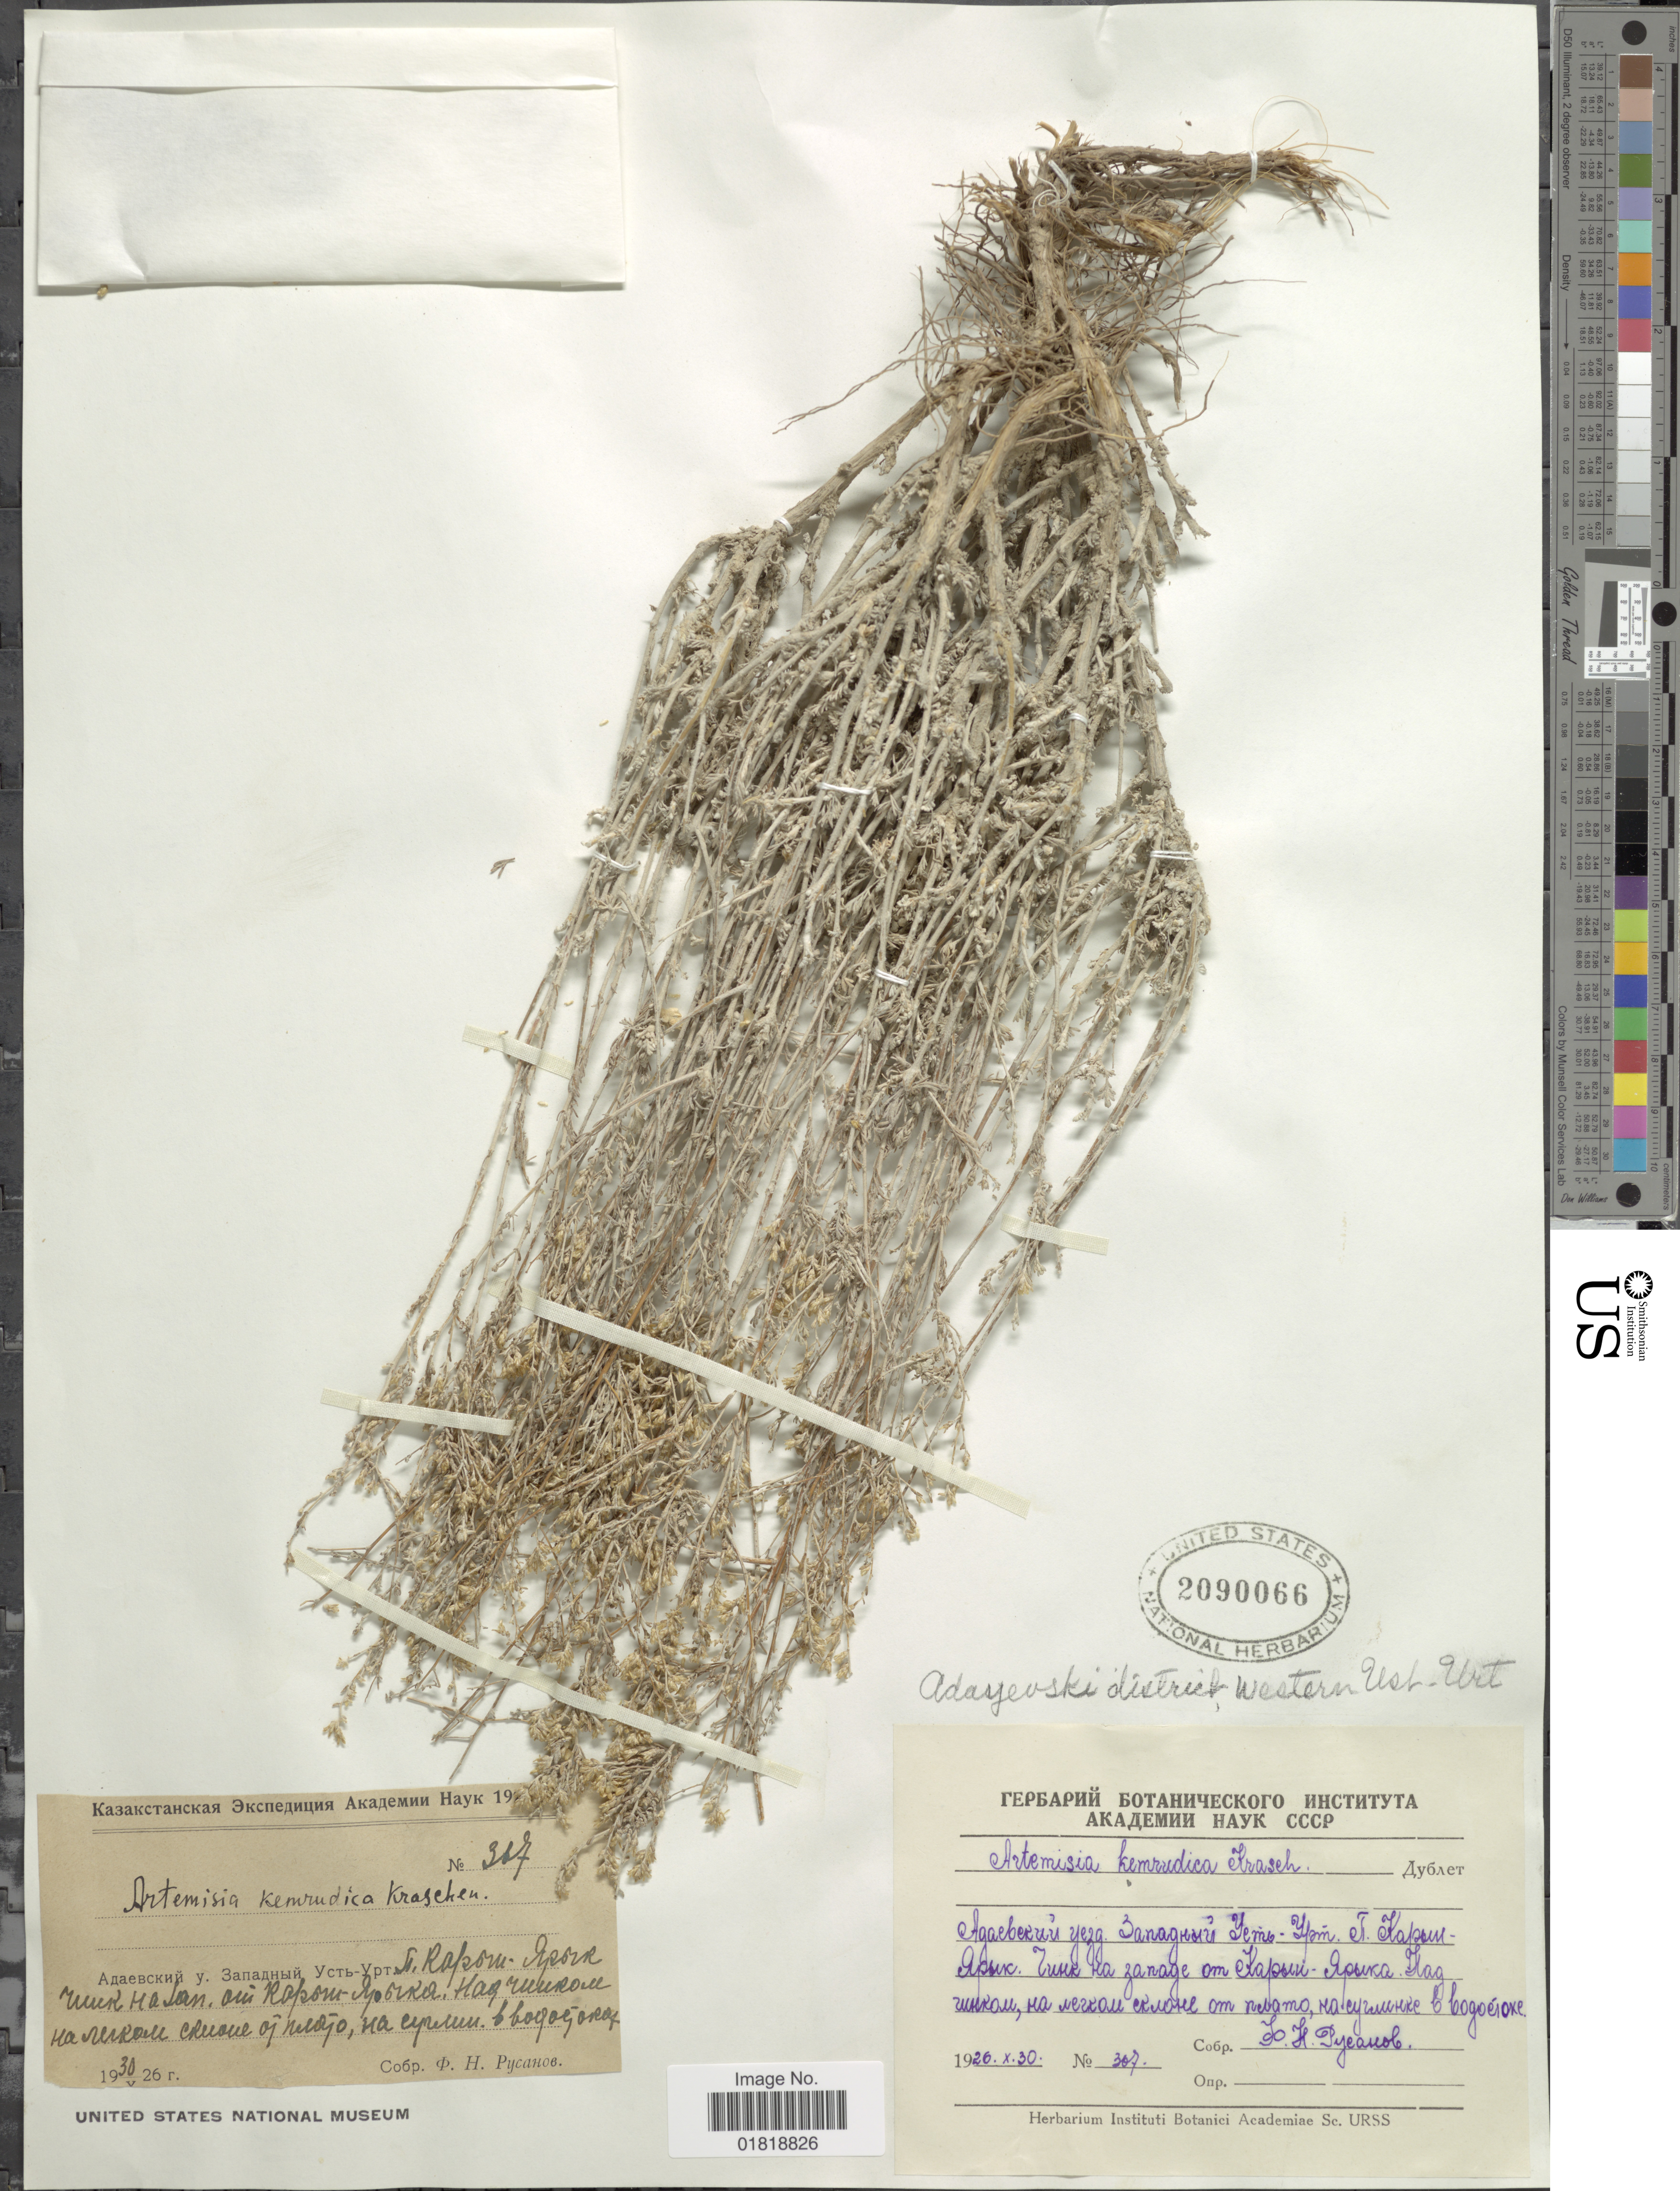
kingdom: Plantae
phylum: Tracheophyta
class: Magnoliopsida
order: Asterales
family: Asteraceae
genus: Artemisia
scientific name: Artemisia kemrudica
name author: Krasch.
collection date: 1926-10-30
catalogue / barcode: US 2090066